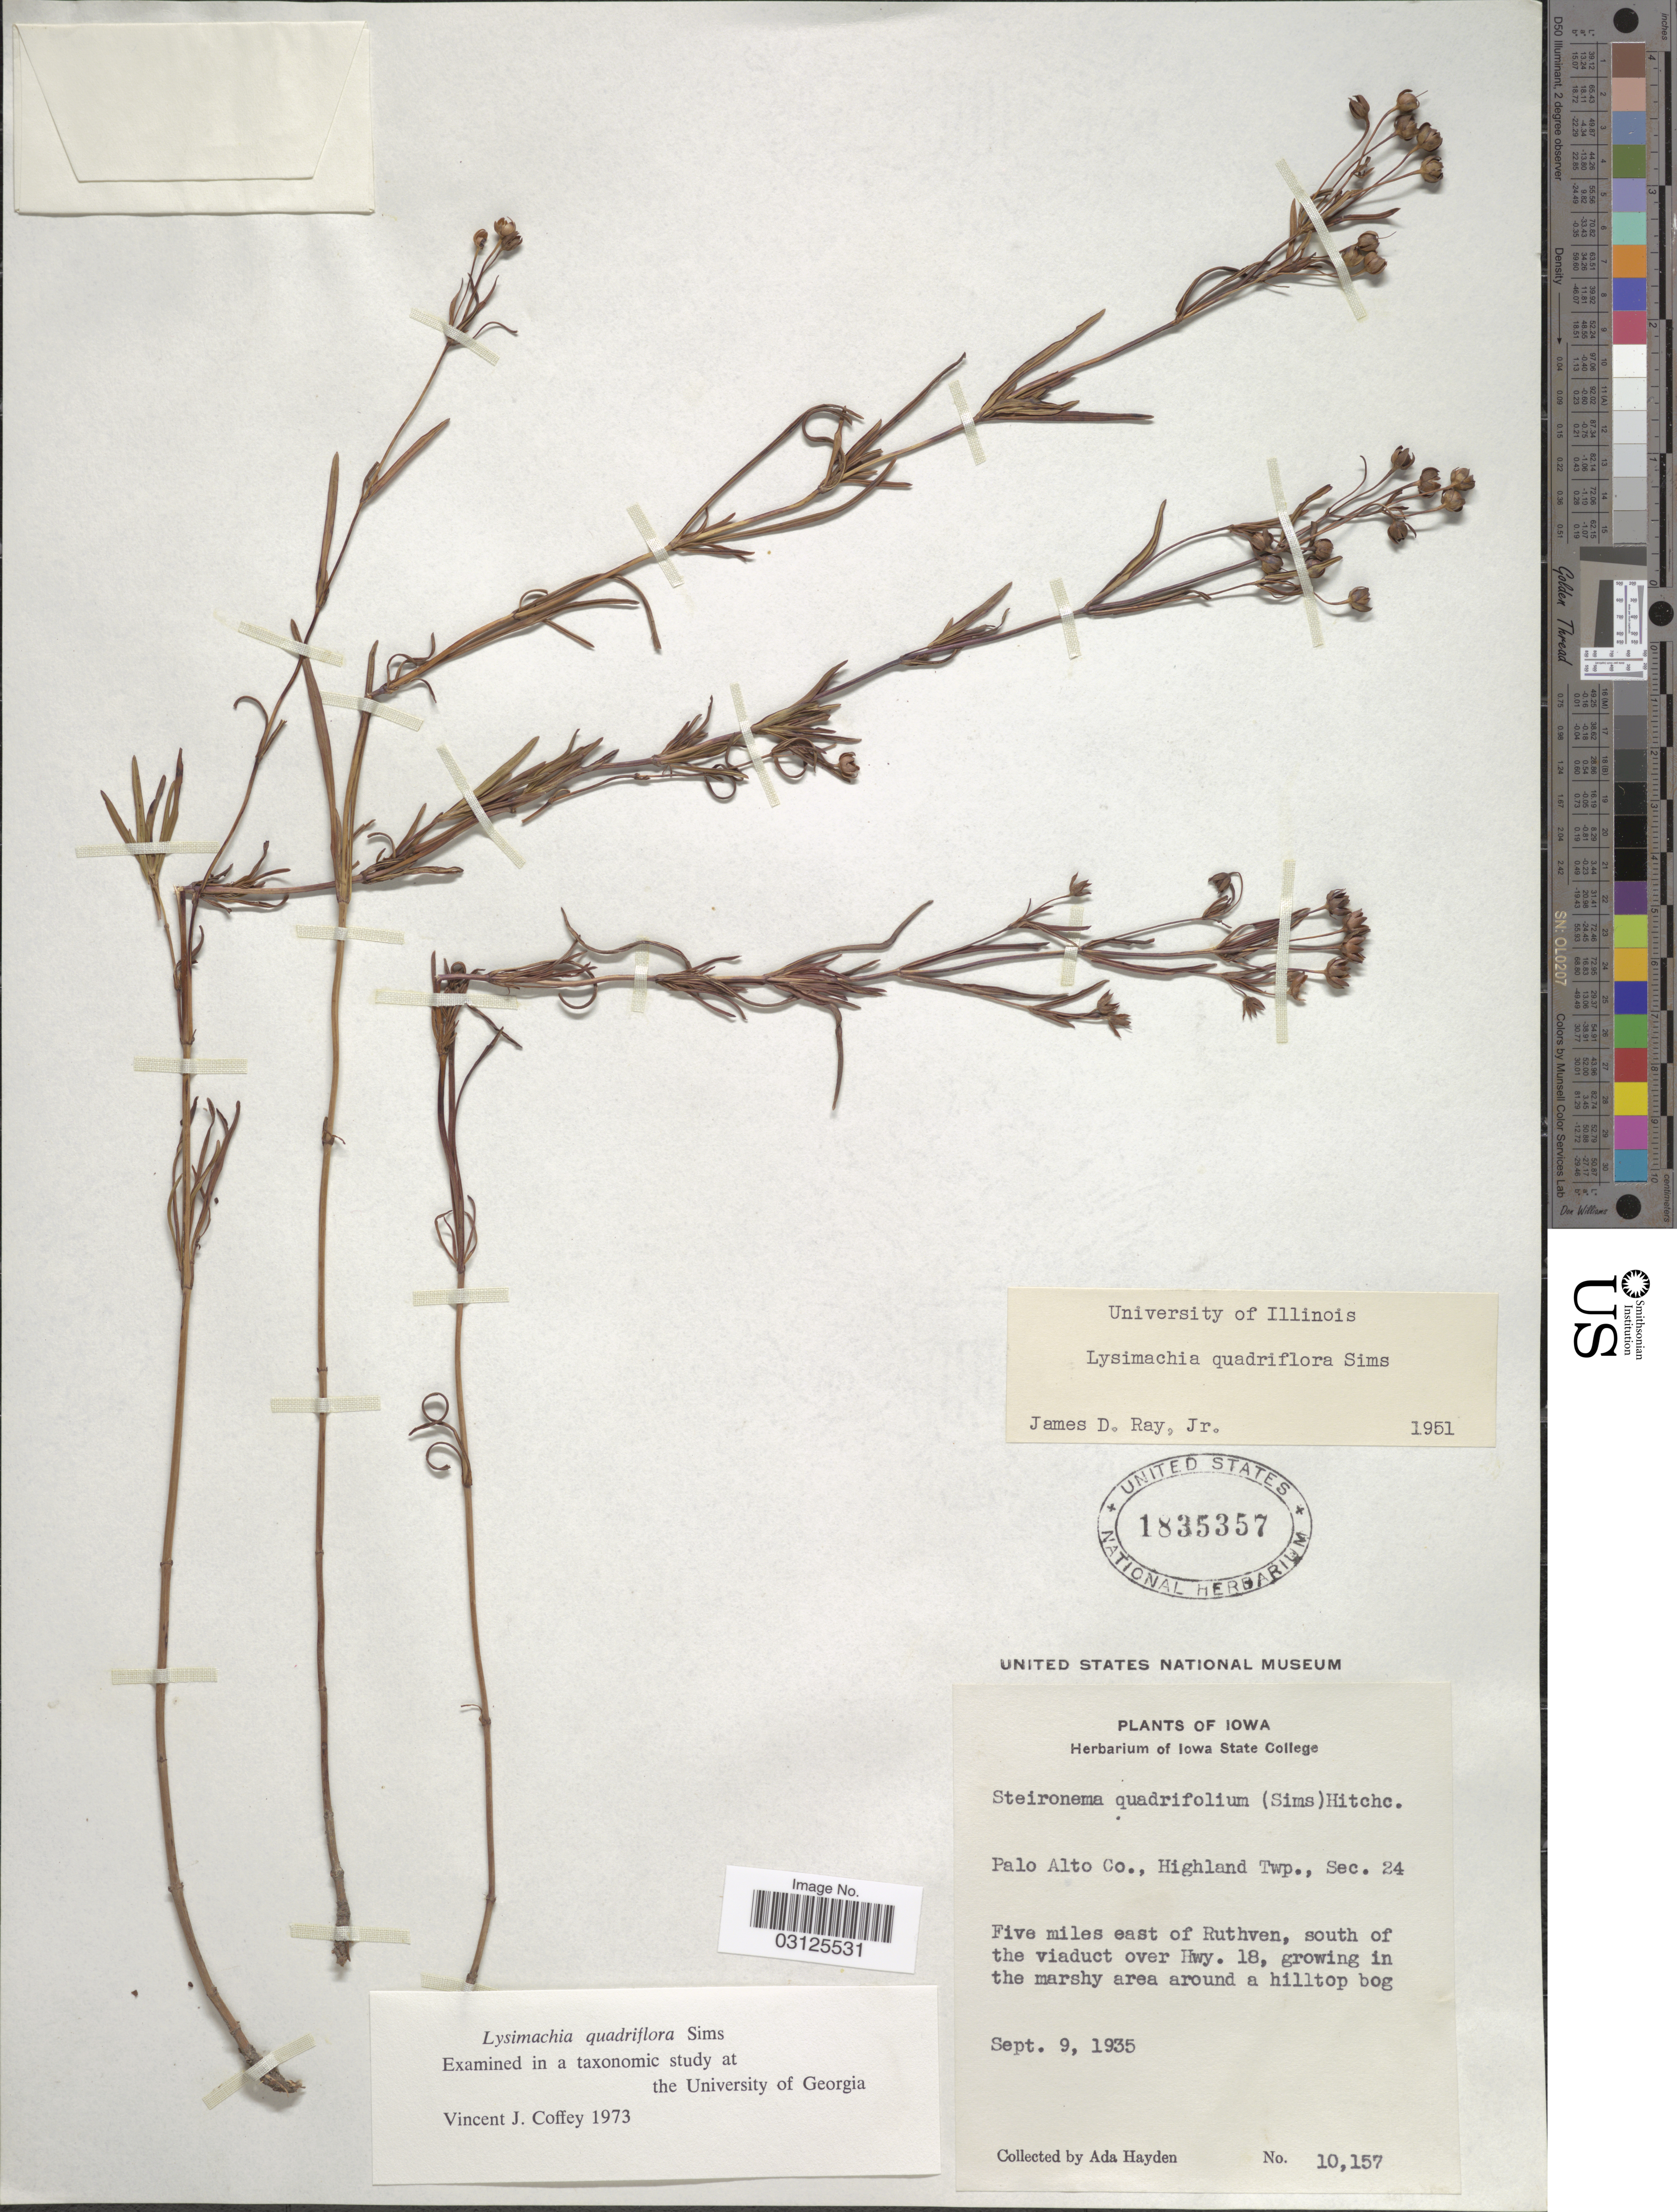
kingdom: Plantae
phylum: Tracheophyta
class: Magnoliopsida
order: Ericales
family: Primulaceae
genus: Lysimachia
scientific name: Lysimachia quadriflora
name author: Sims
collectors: Ada Hayden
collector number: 10157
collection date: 1935-09-09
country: United States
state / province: Iowa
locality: Palo Alto Co., Highland Twp., Sec. 24, Five miles east of Ruthven, south of the viaduct over Hwy. 18.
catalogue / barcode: US 1835357